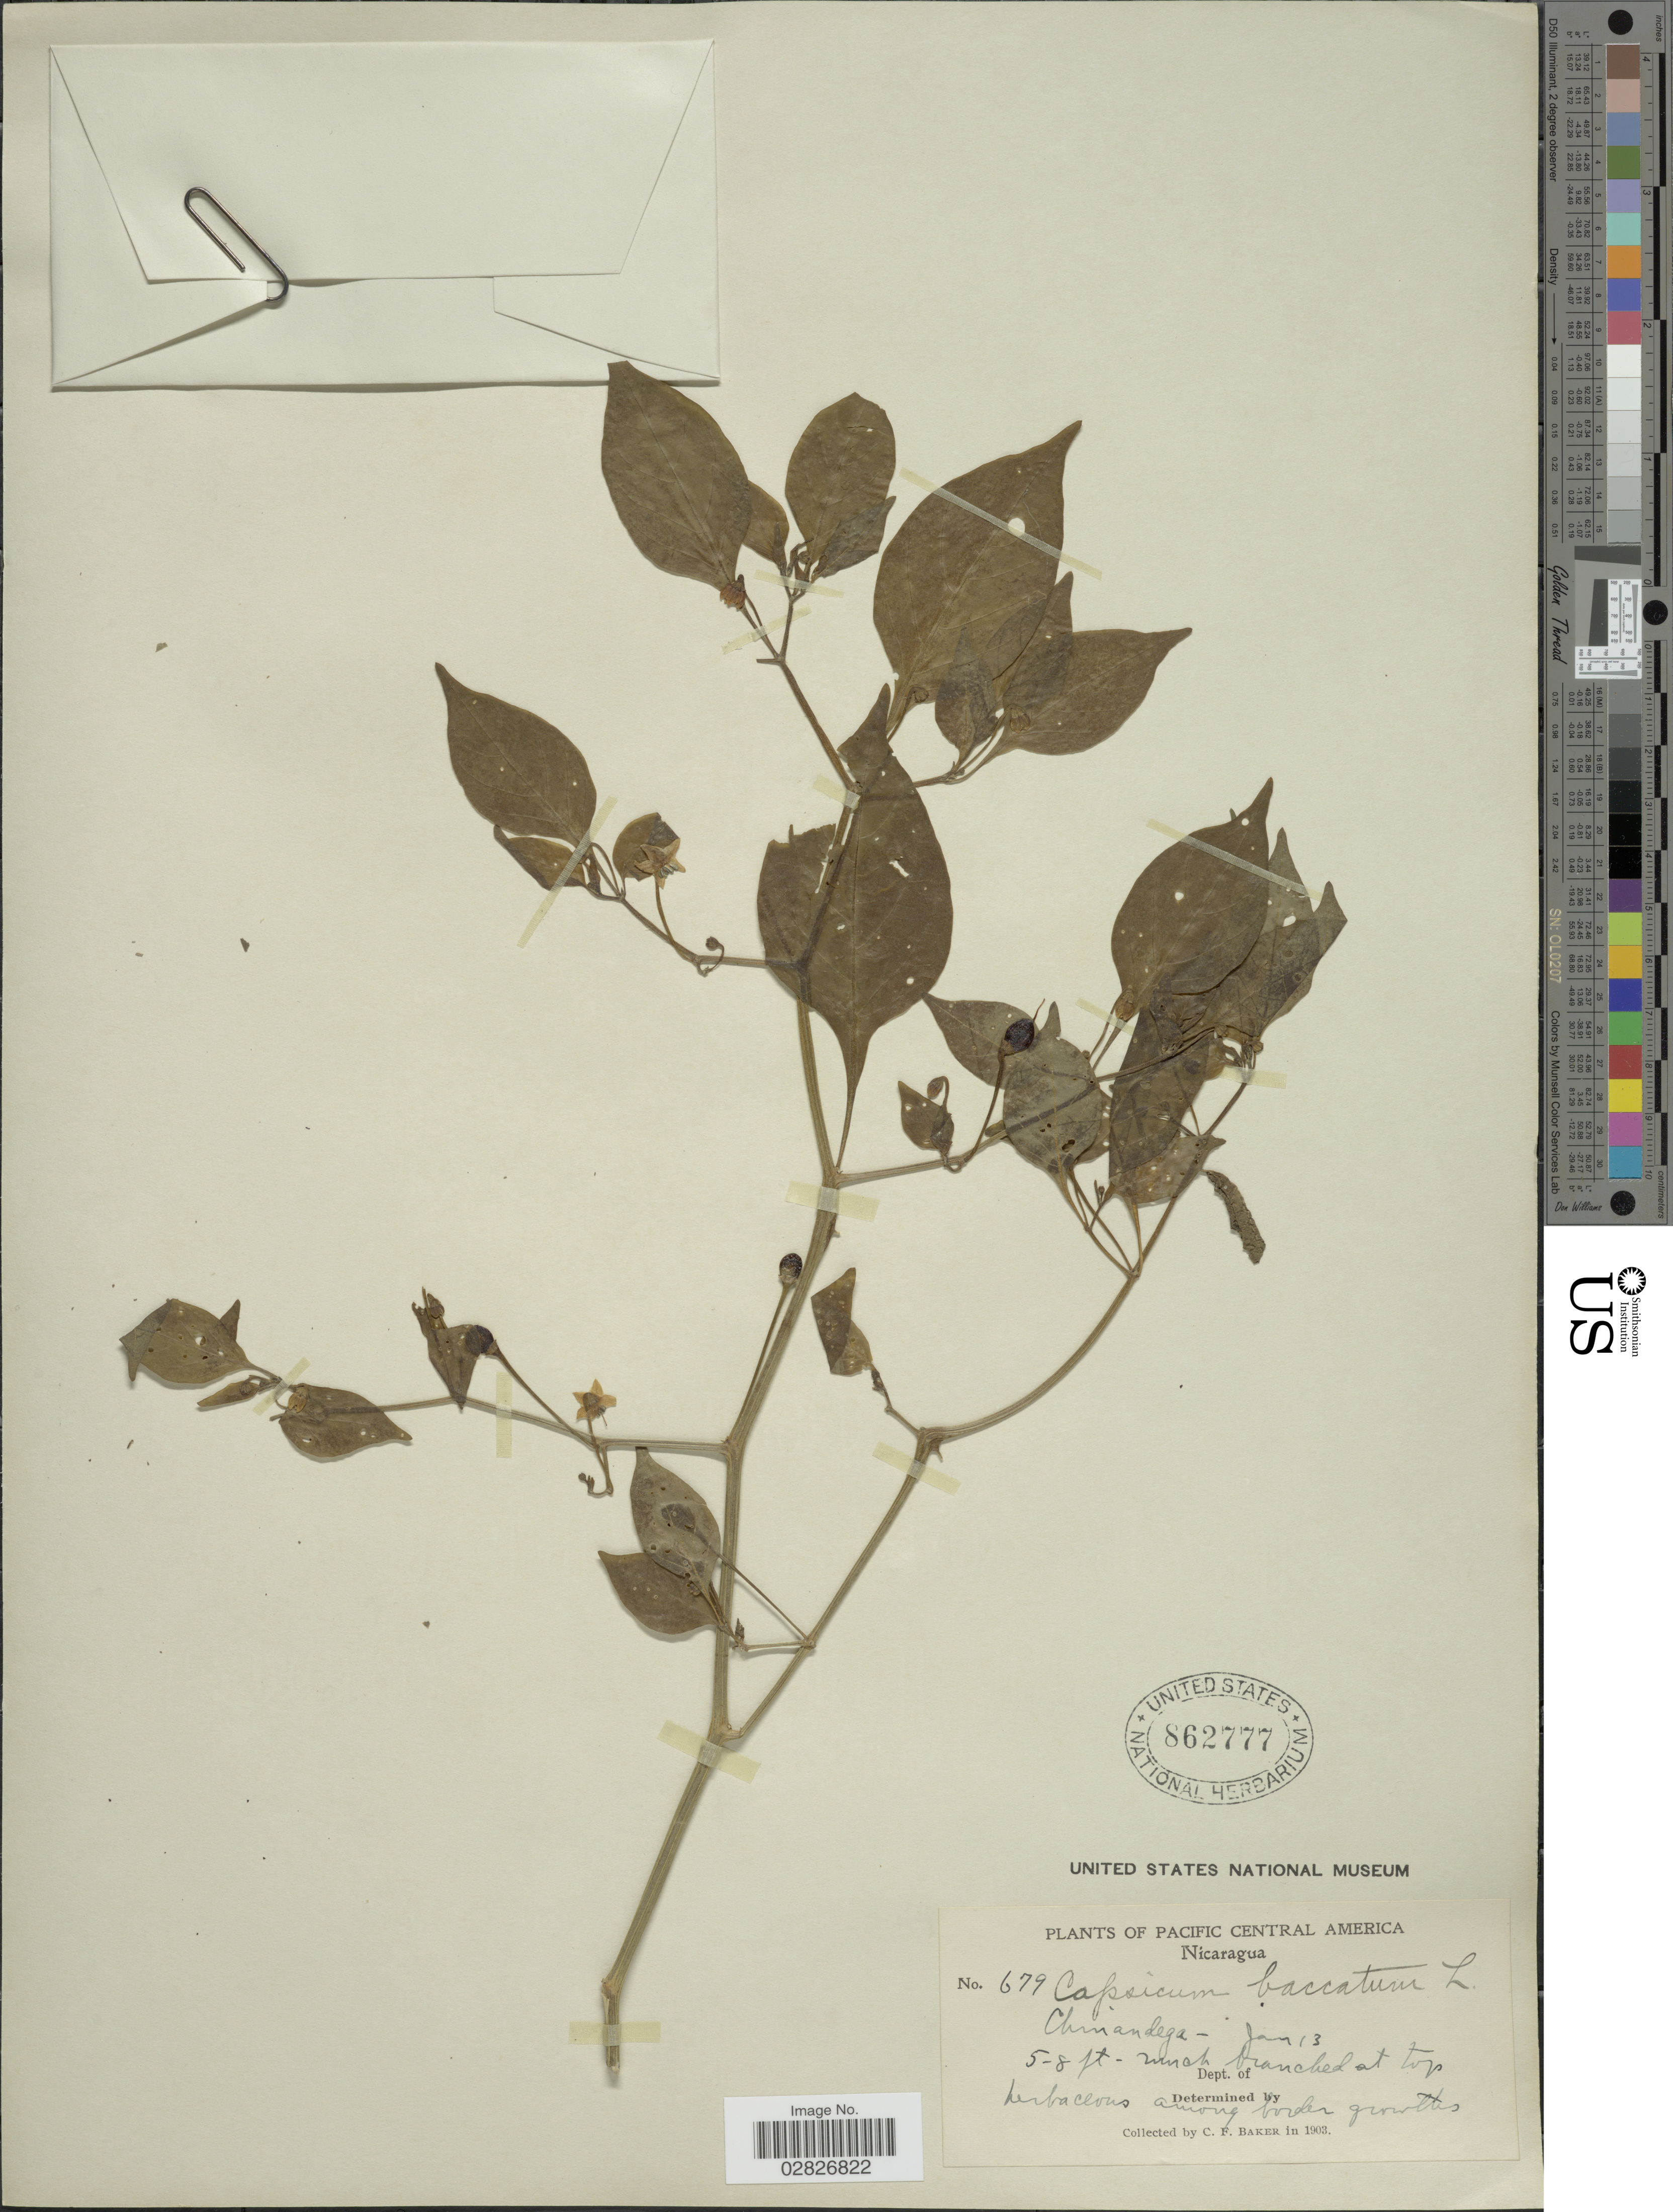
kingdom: Plantae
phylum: Tracheophyta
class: Magnoliopsida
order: Solanales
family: Solanaceae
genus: Capsicum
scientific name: Capsicum baccatum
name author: L.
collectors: C. F. Baker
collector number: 679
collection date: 1903-01-13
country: Nicaragua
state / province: Chinandega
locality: Pacific Central America.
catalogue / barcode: US 862777